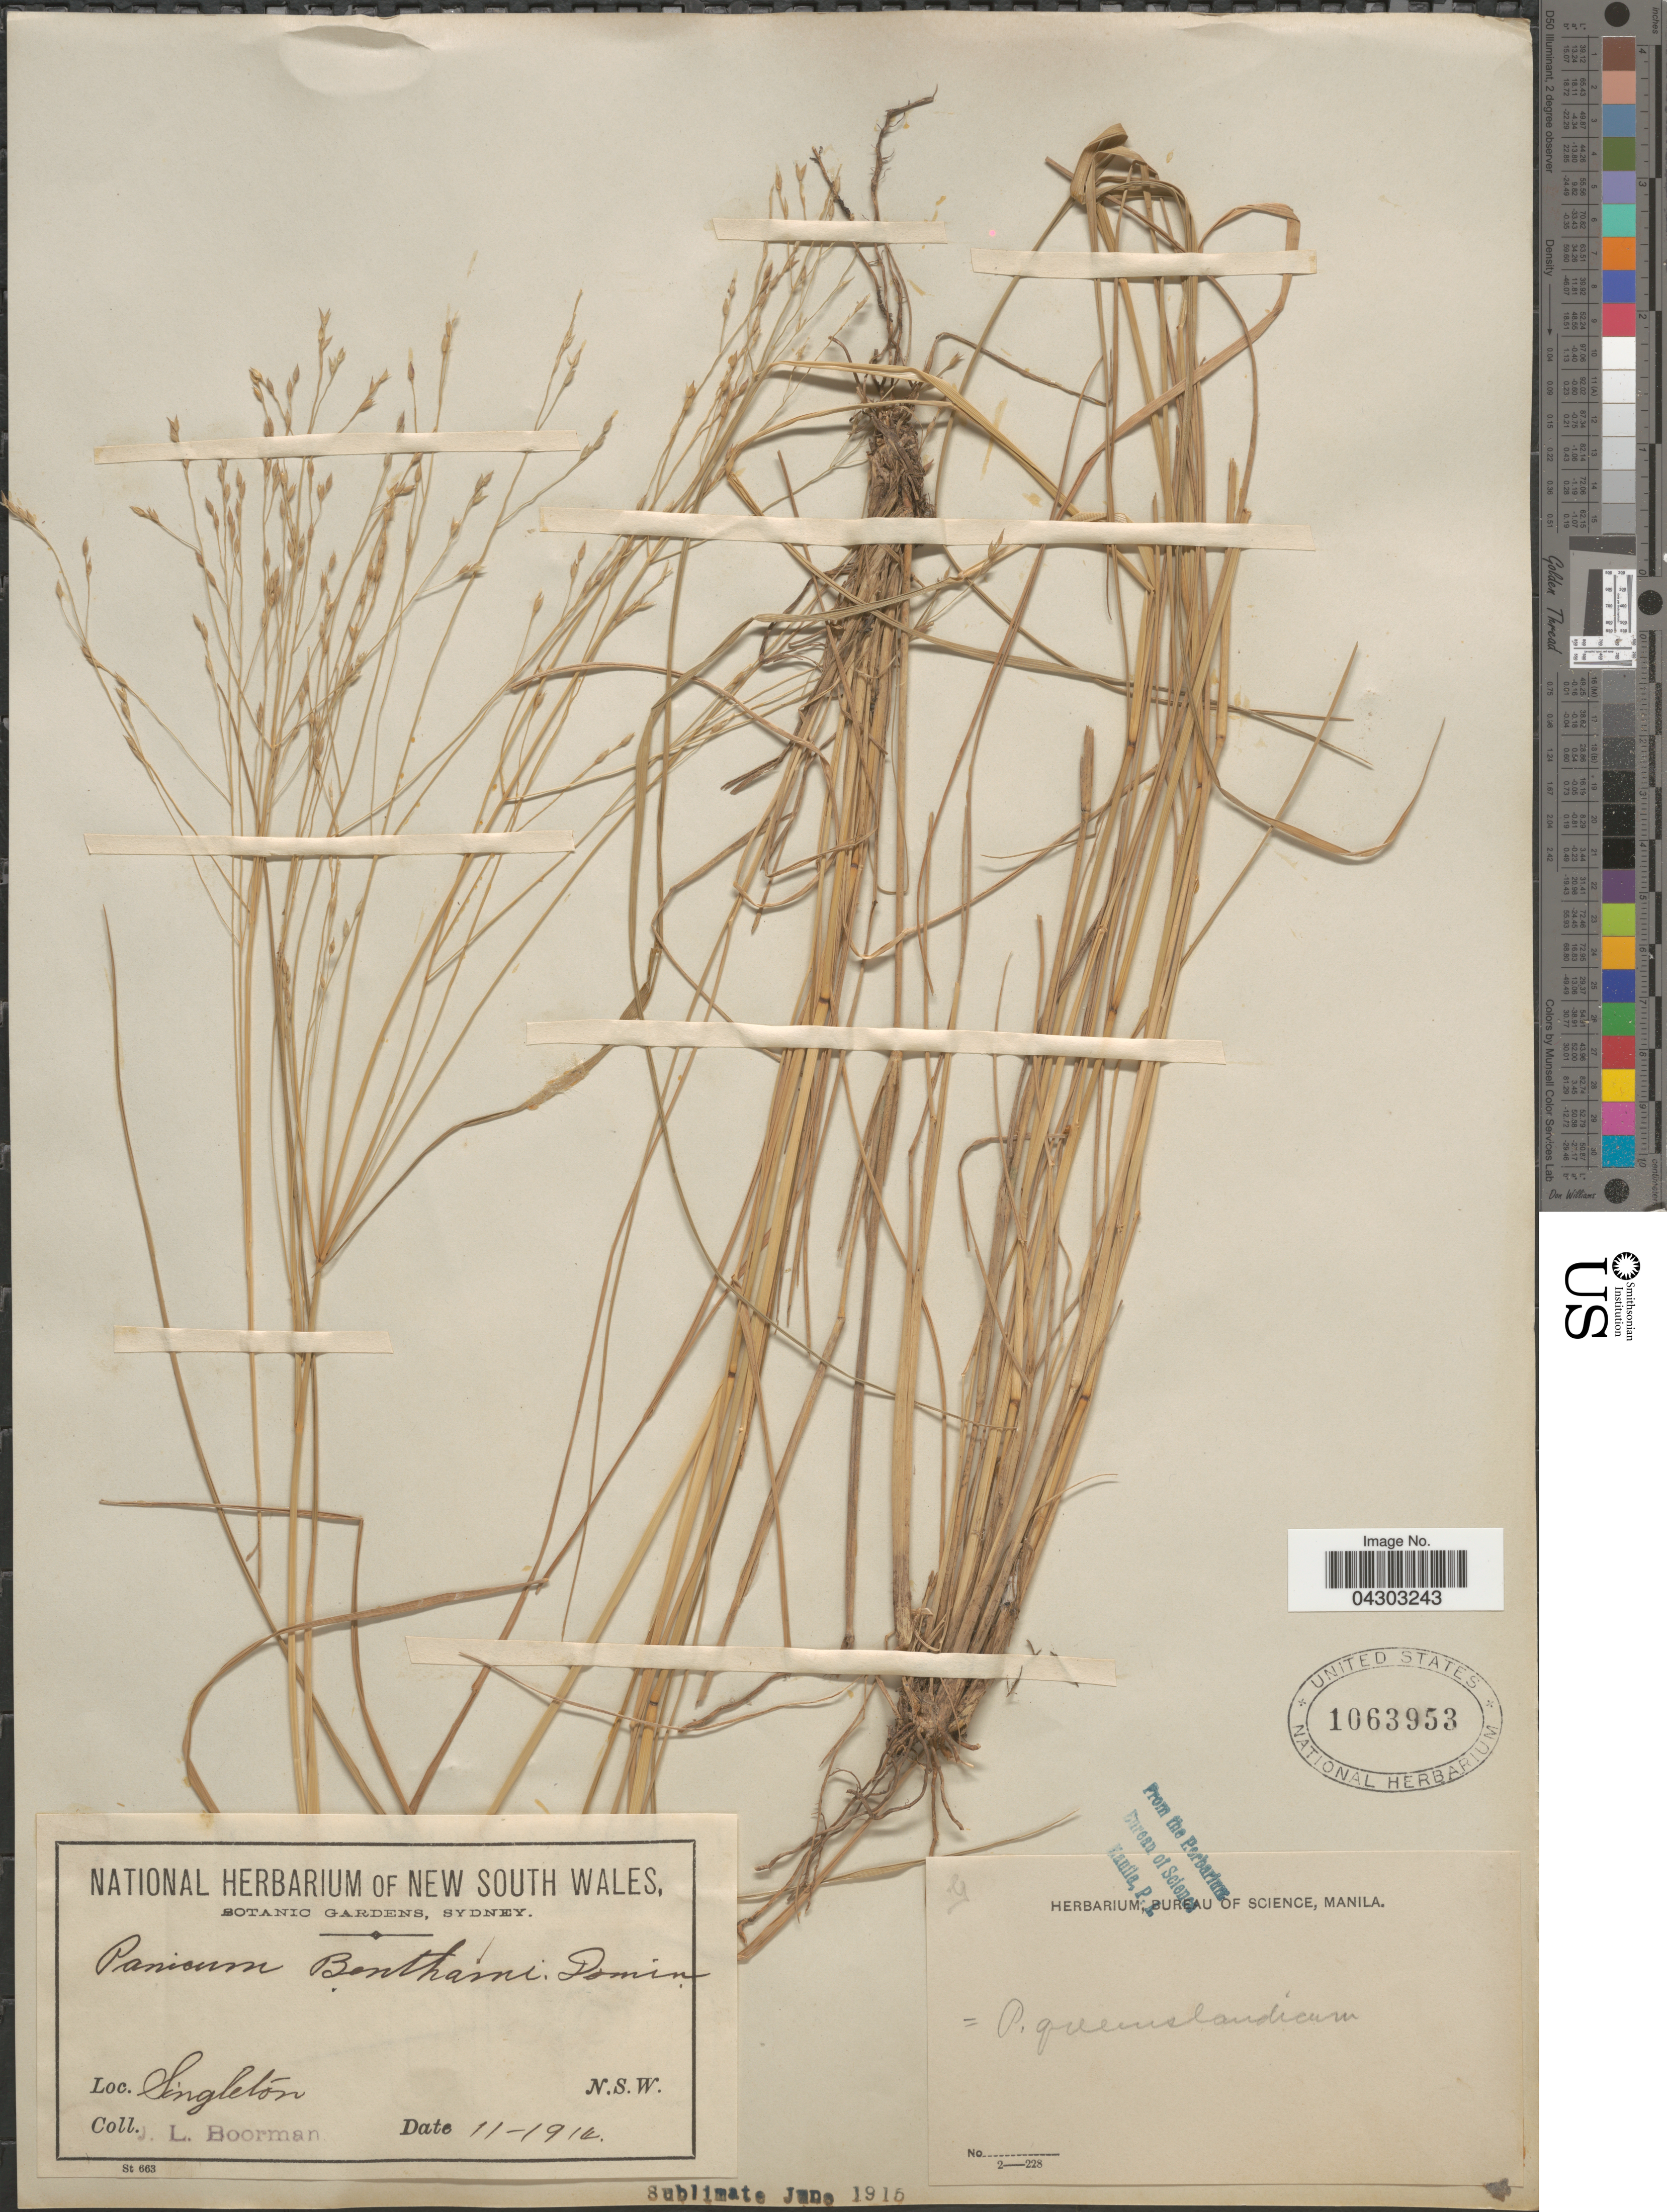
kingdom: Plantae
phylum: Tracheophyta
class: Liliopsida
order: Poales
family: Poaceae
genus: Panicum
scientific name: Panicum queenslandicum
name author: Domin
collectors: J. Boorman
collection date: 1914-11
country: Australia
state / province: New South Wales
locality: Singleton.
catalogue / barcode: US 1063953